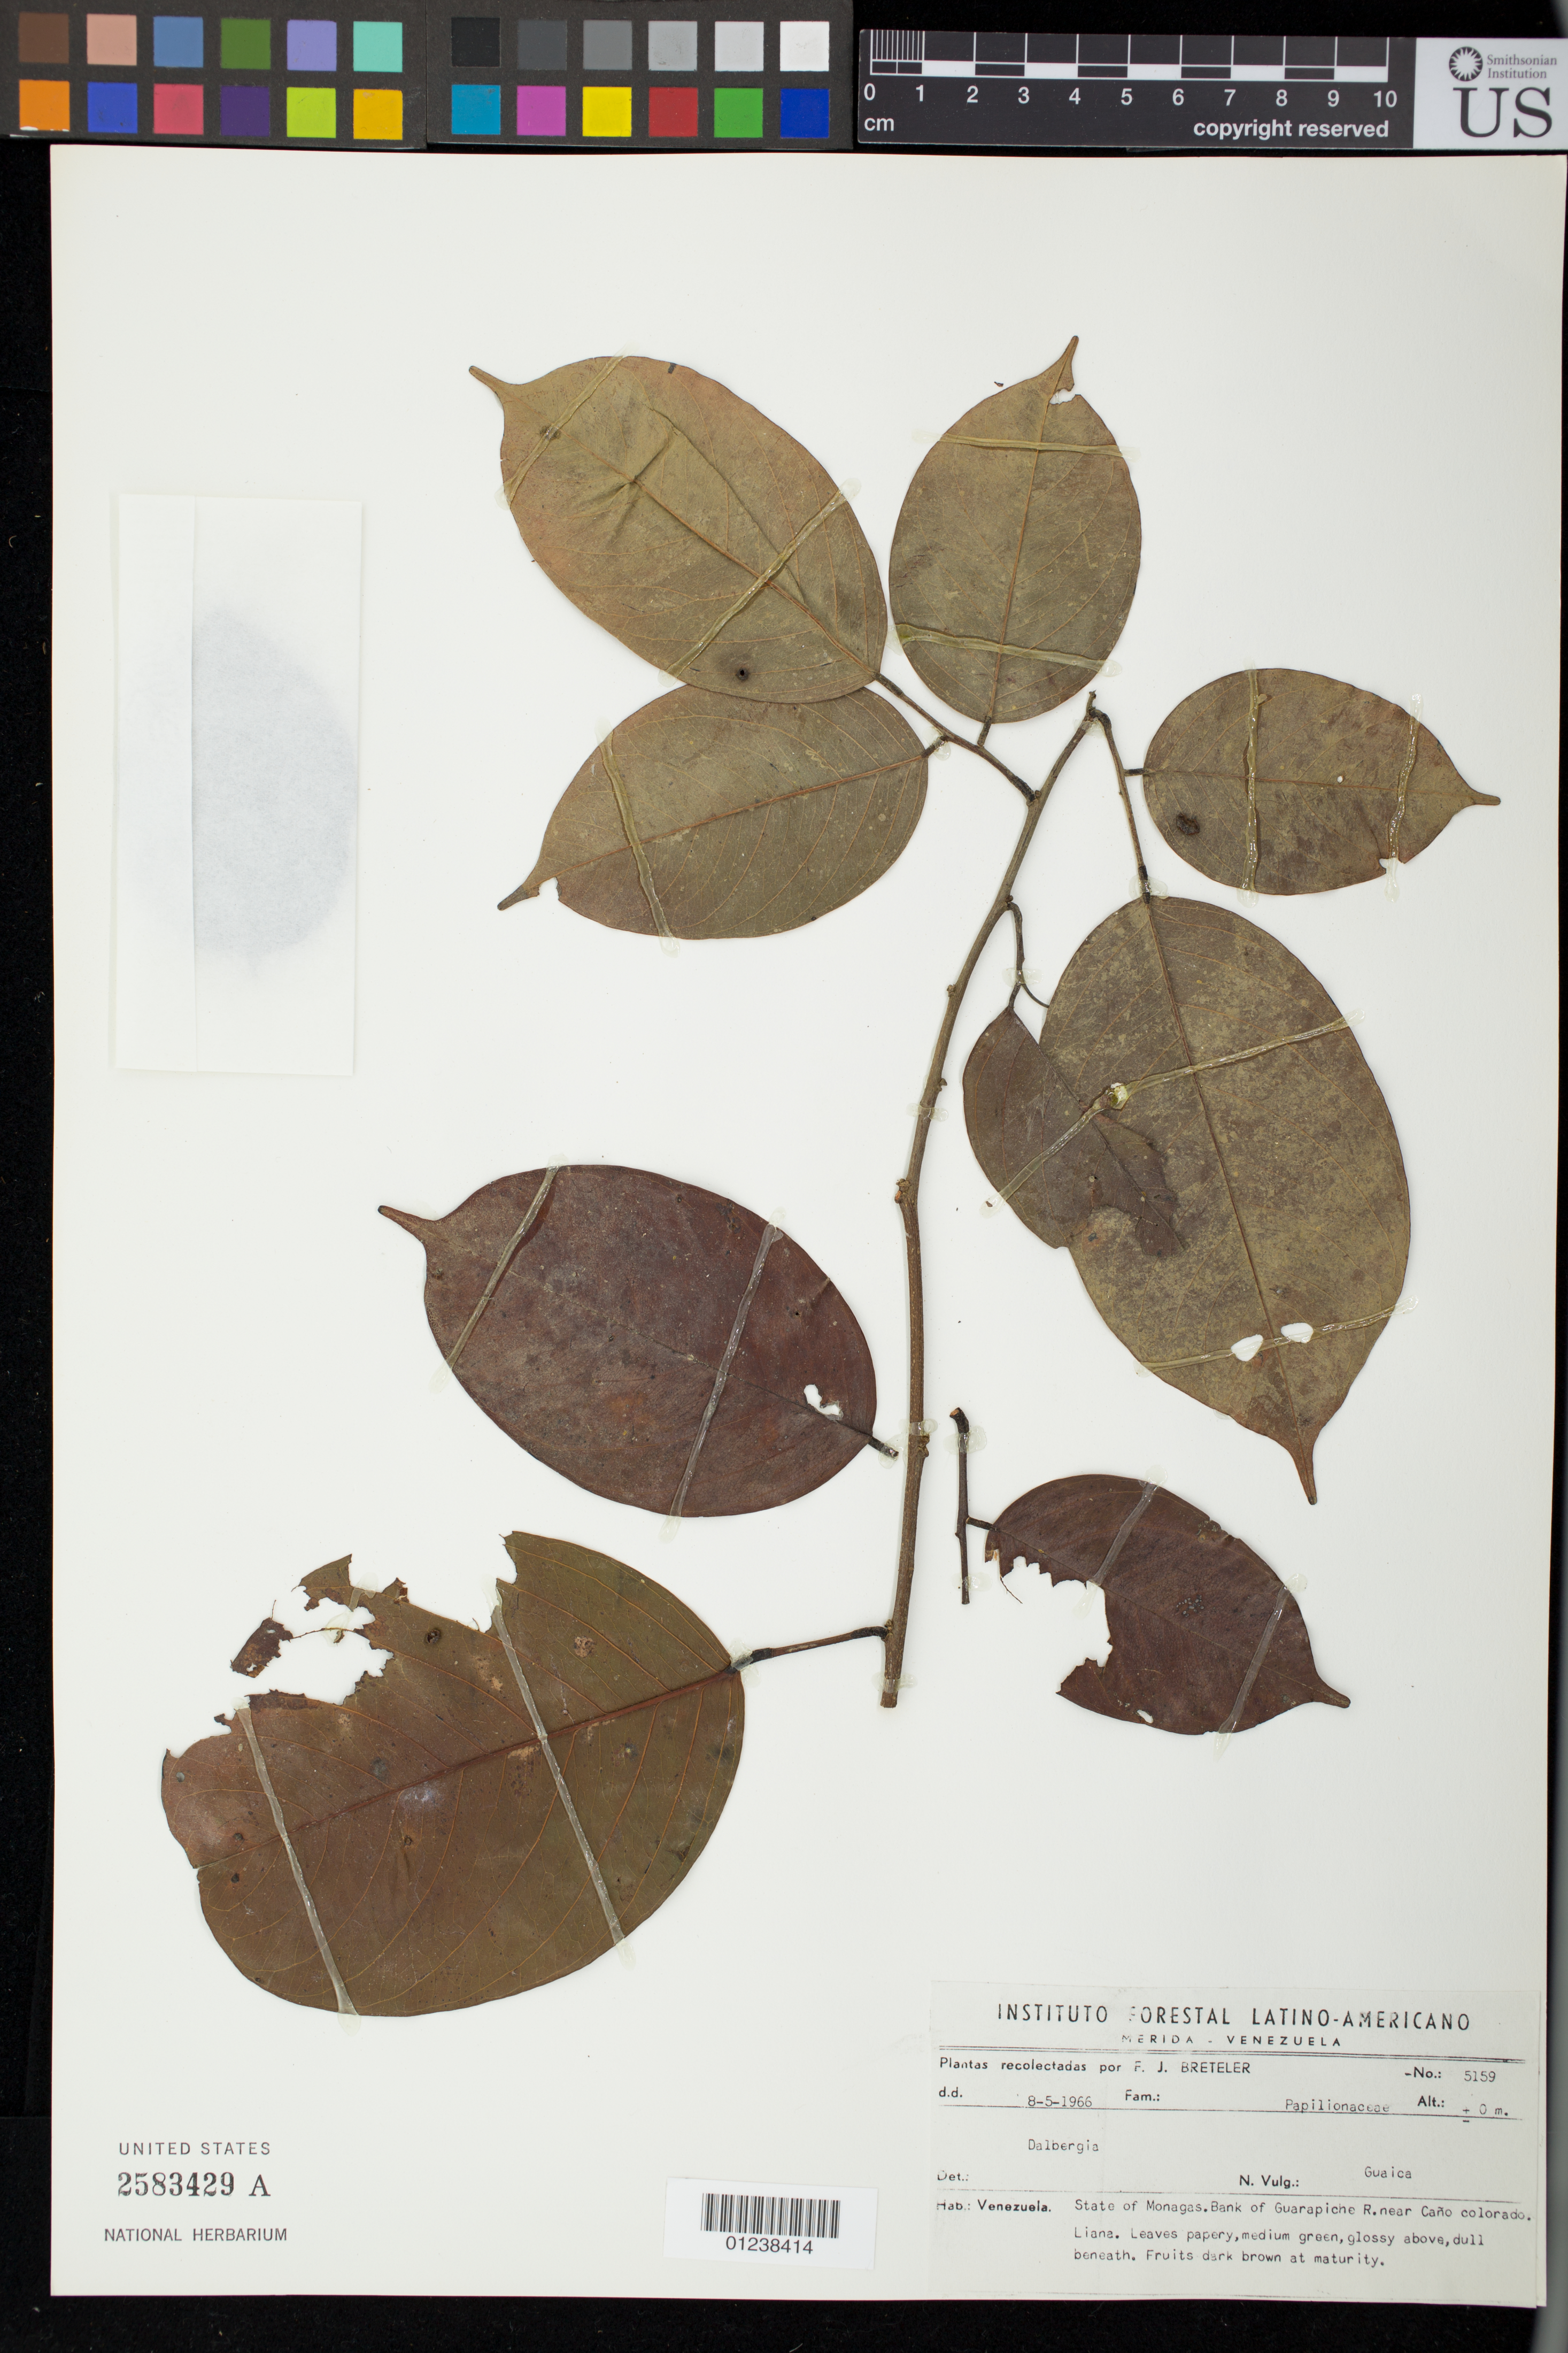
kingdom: Plantae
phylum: Tracheophyta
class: Magnoliopsida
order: Fabales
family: Fabaceae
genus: Dalbergia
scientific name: Dalbergia monetaria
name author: L. f.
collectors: F. J. Breteler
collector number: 5159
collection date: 1966-05-08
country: Venezuela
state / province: Monagas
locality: Bank of Guarapiche R. near Caño Colorado.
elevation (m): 0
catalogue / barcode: US 2583429A